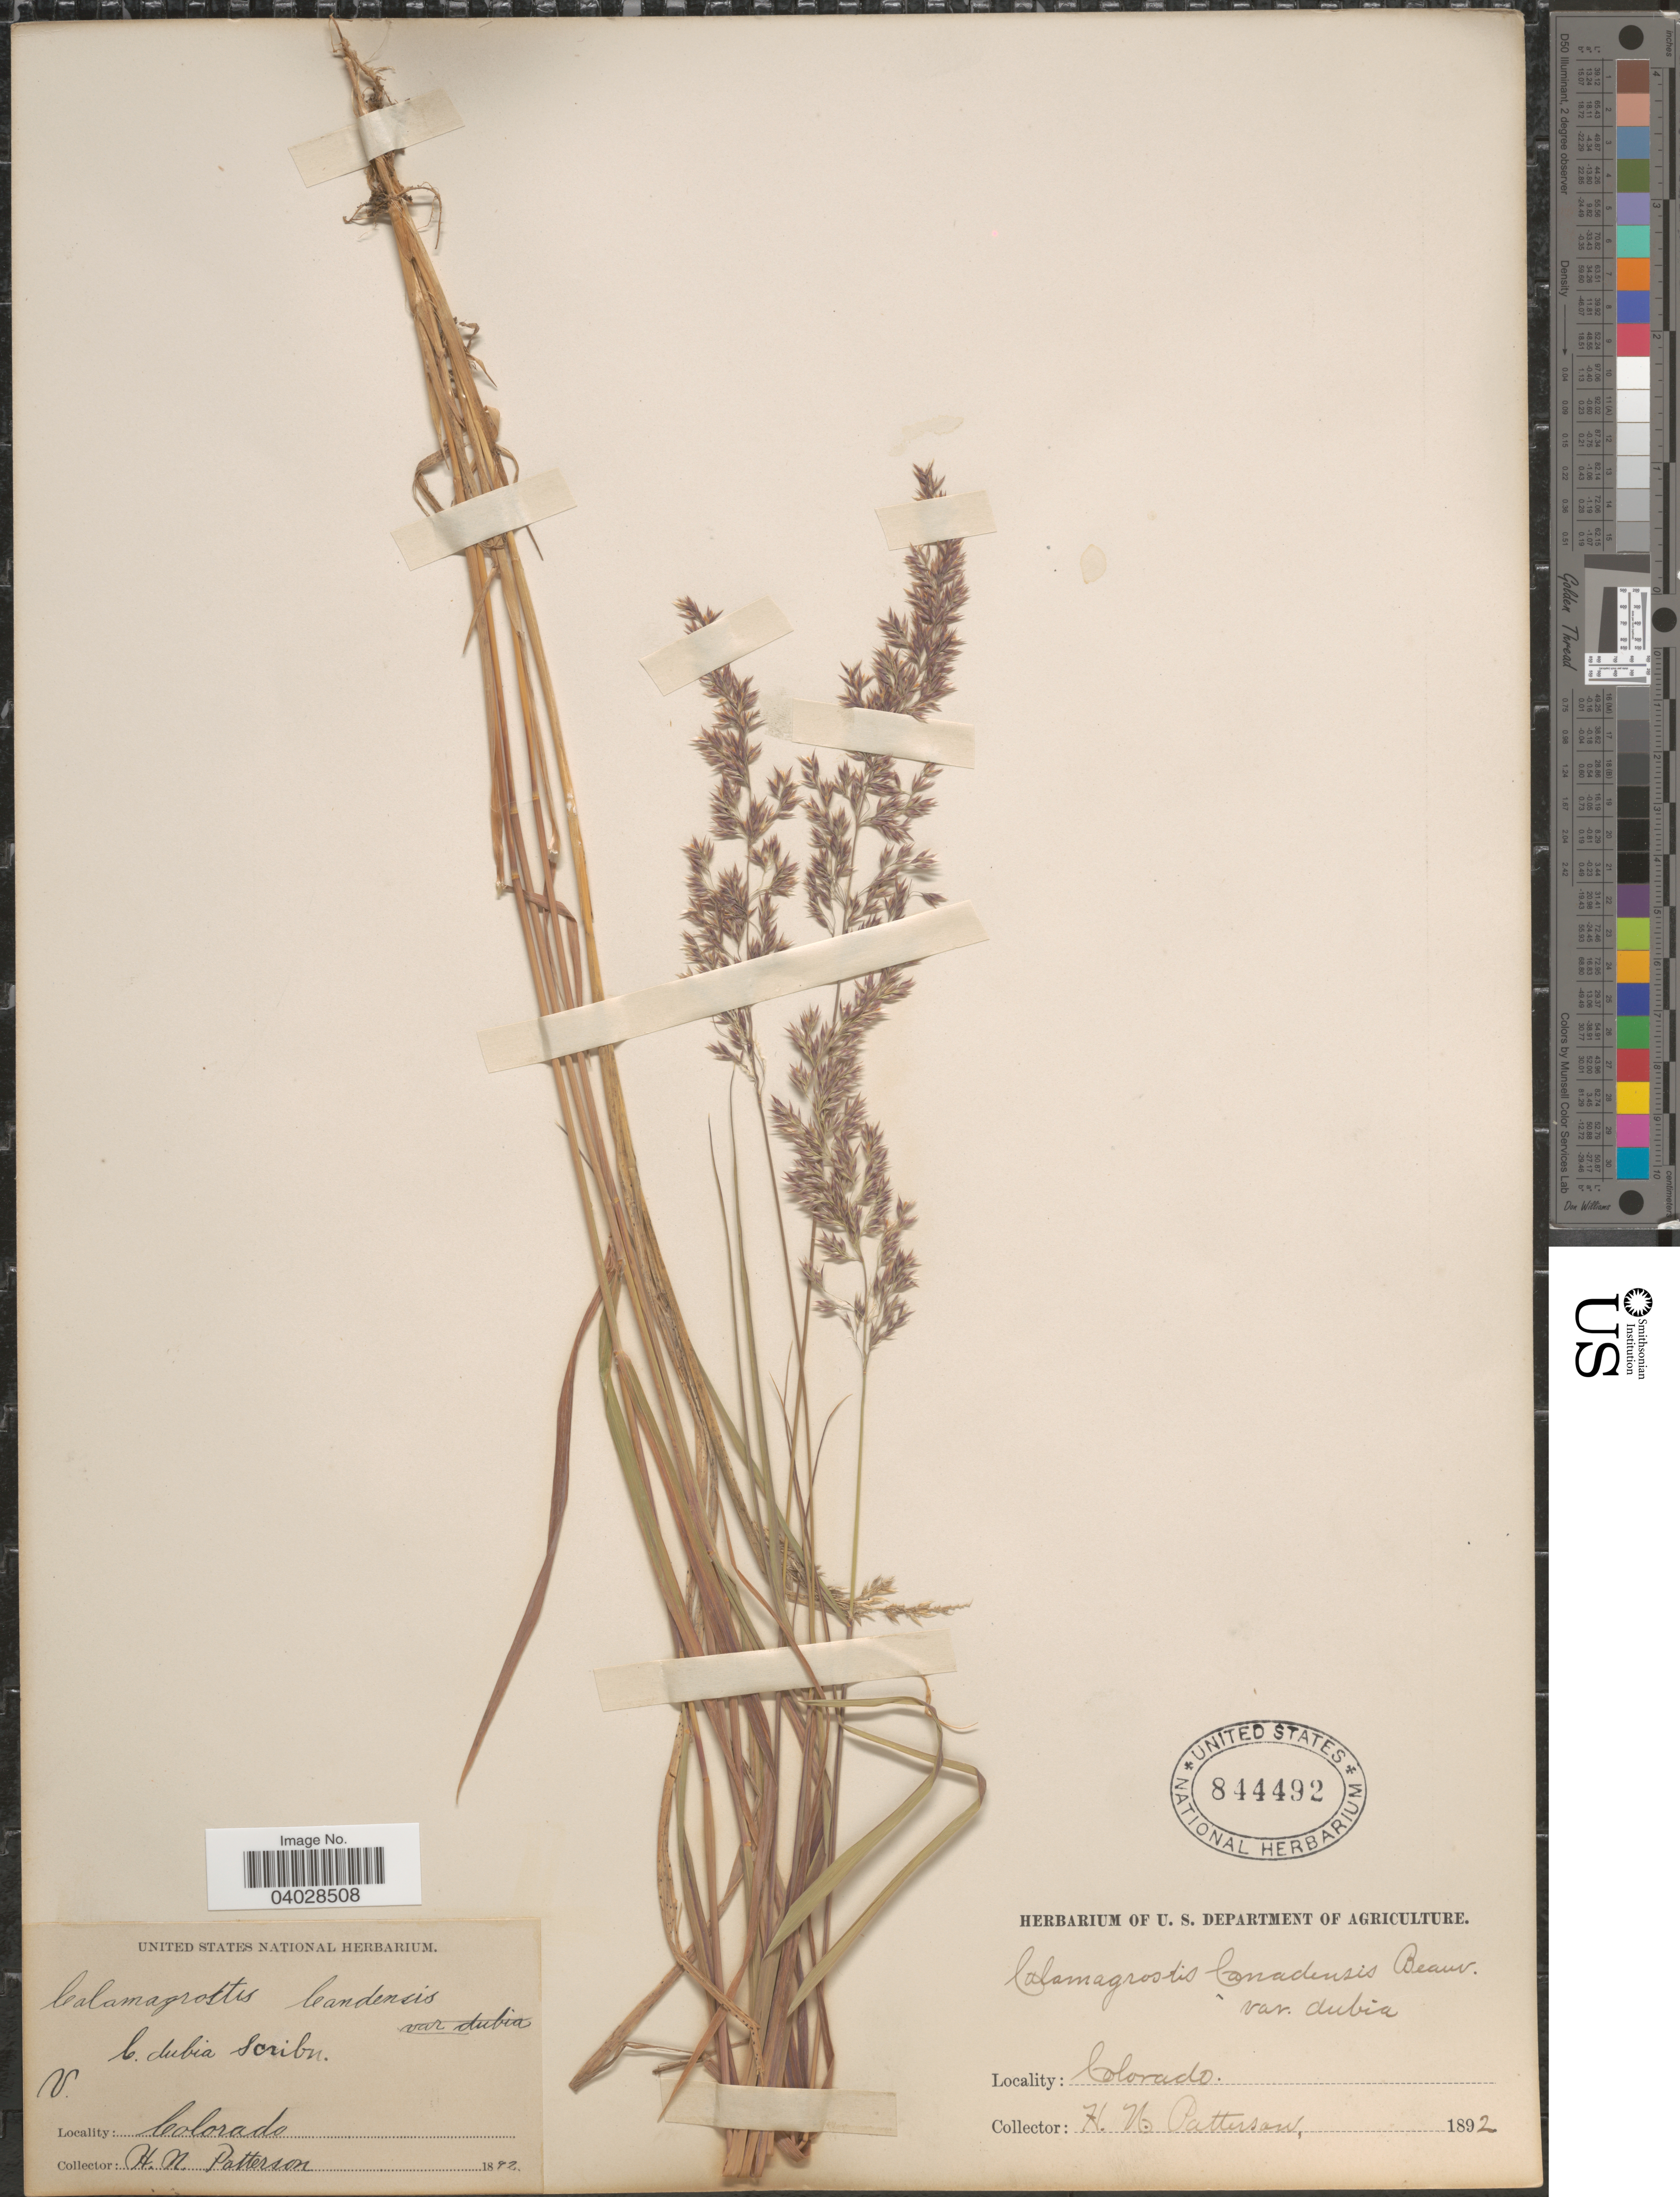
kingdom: Plantae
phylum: Tracheophyta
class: Liliopsida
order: Poales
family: Poaceae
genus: Calamagrostis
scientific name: Calamagrostis canadensis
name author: (Michx.) P. Beauv.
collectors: H. N. Patterson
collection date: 1892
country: United States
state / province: Colorado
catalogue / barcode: US 844492